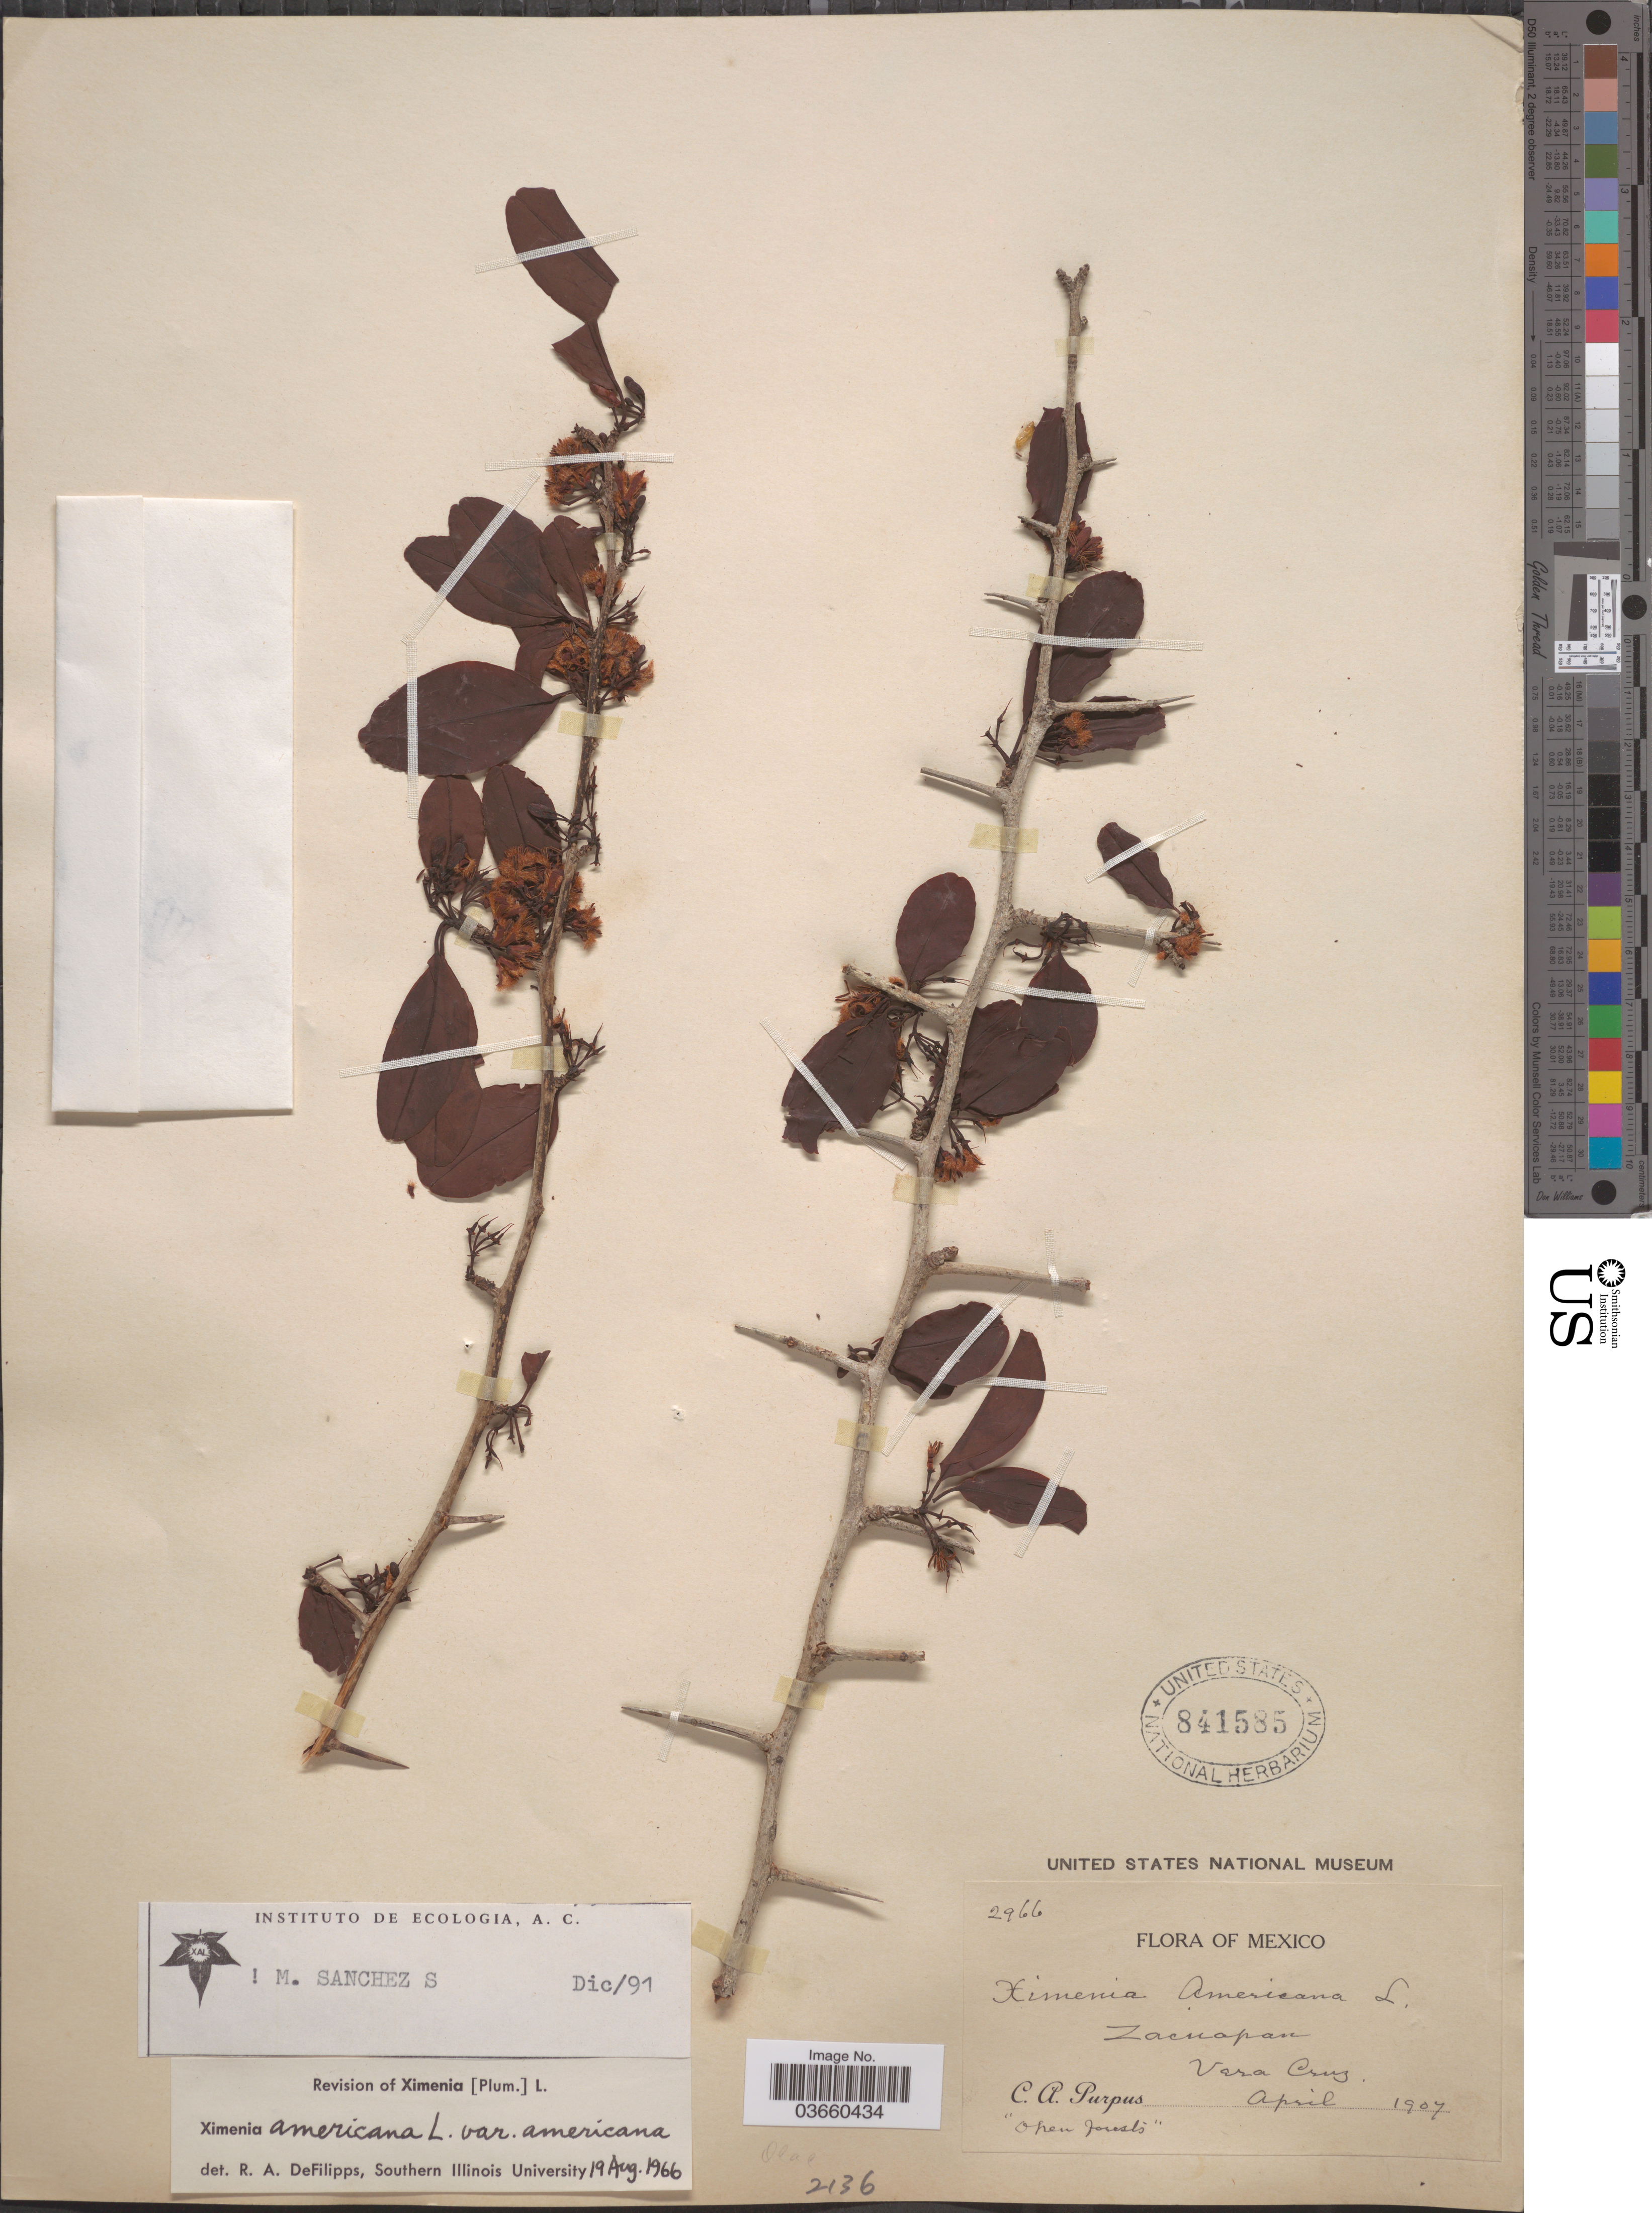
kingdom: Plantae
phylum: Tracheophyta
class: Magnoliopsida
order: Santalales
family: Ximeniaceae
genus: Ximenia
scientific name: Ximenia americana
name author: L.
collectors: C. A. Purpus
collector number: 2966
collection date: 1907-04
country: Mexico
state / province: Veracruz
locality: Zacuapan. Vera Cruz.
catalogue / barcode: US 841585